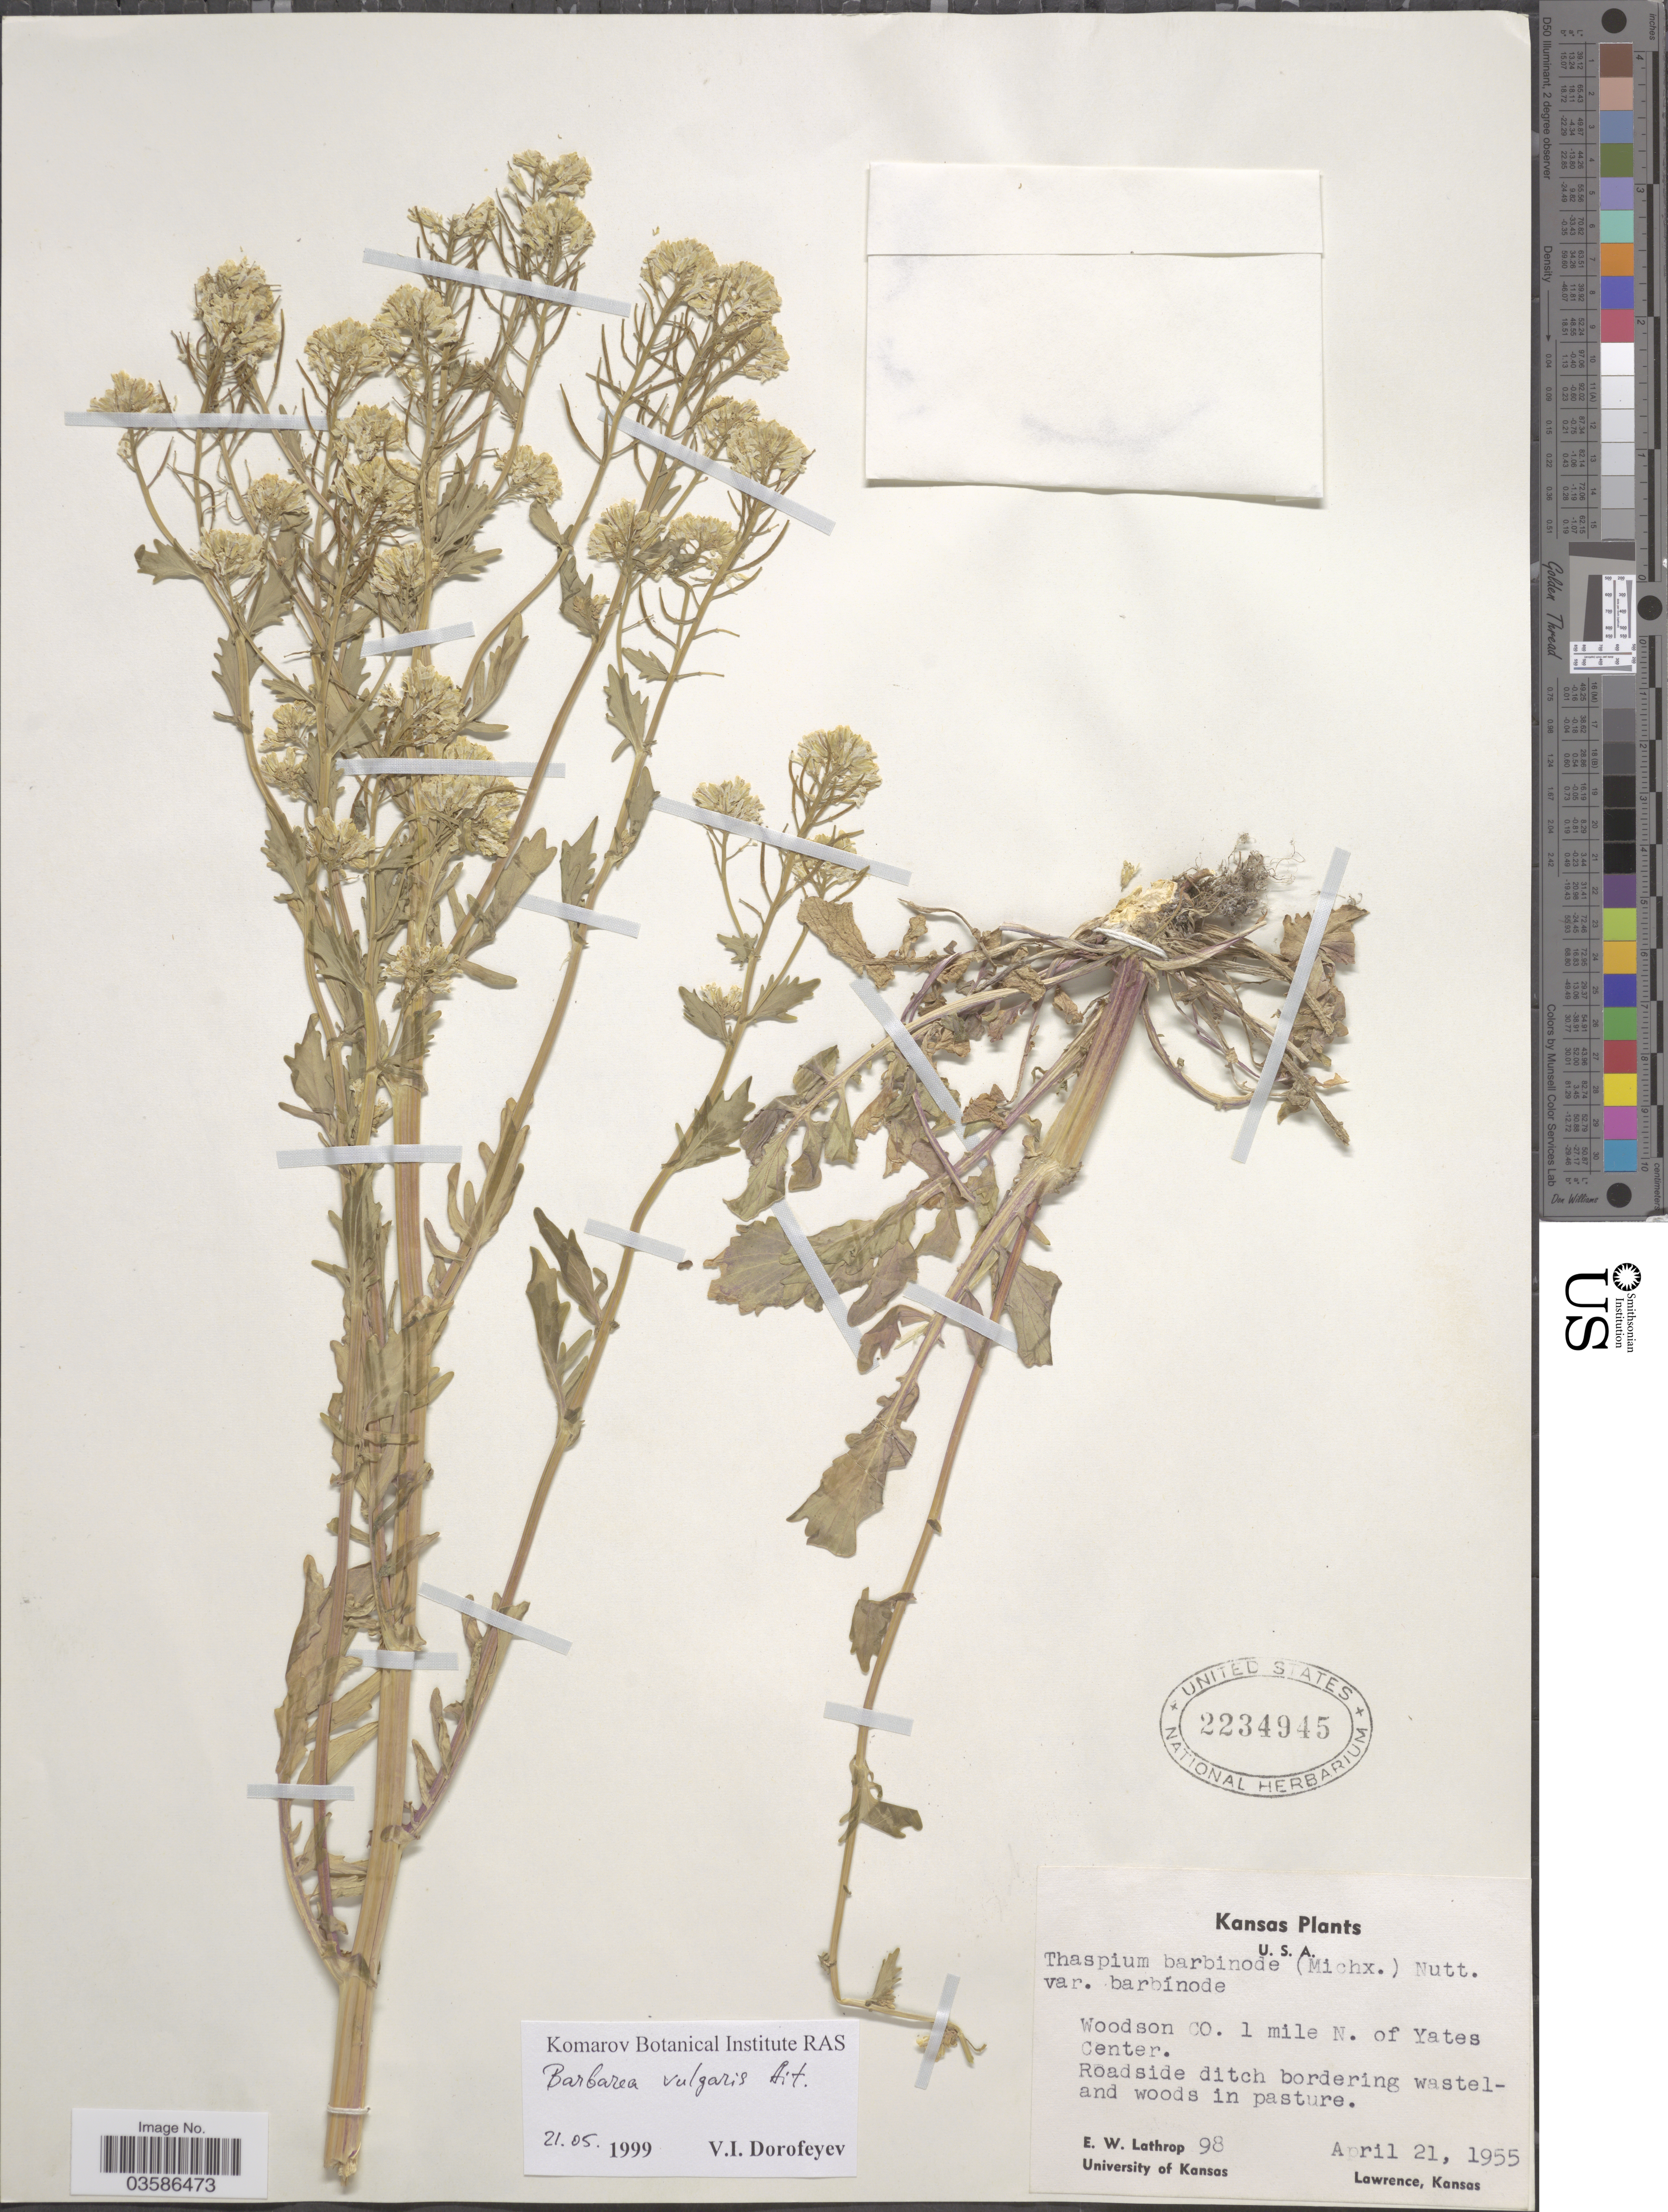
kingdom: Plantae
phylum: Tracheophyta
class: Magnoliopsida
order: Brassicales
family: Brassicaceae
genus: Barbarea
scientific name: Barbarea vulgaris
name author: W.T. Aiton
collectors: E. W. Lathrop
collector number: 98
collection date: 1955-04-21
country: United States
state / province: Kansas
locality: Woodson Co. 1 mile N. of Yates Center.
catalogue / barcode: US 2234945